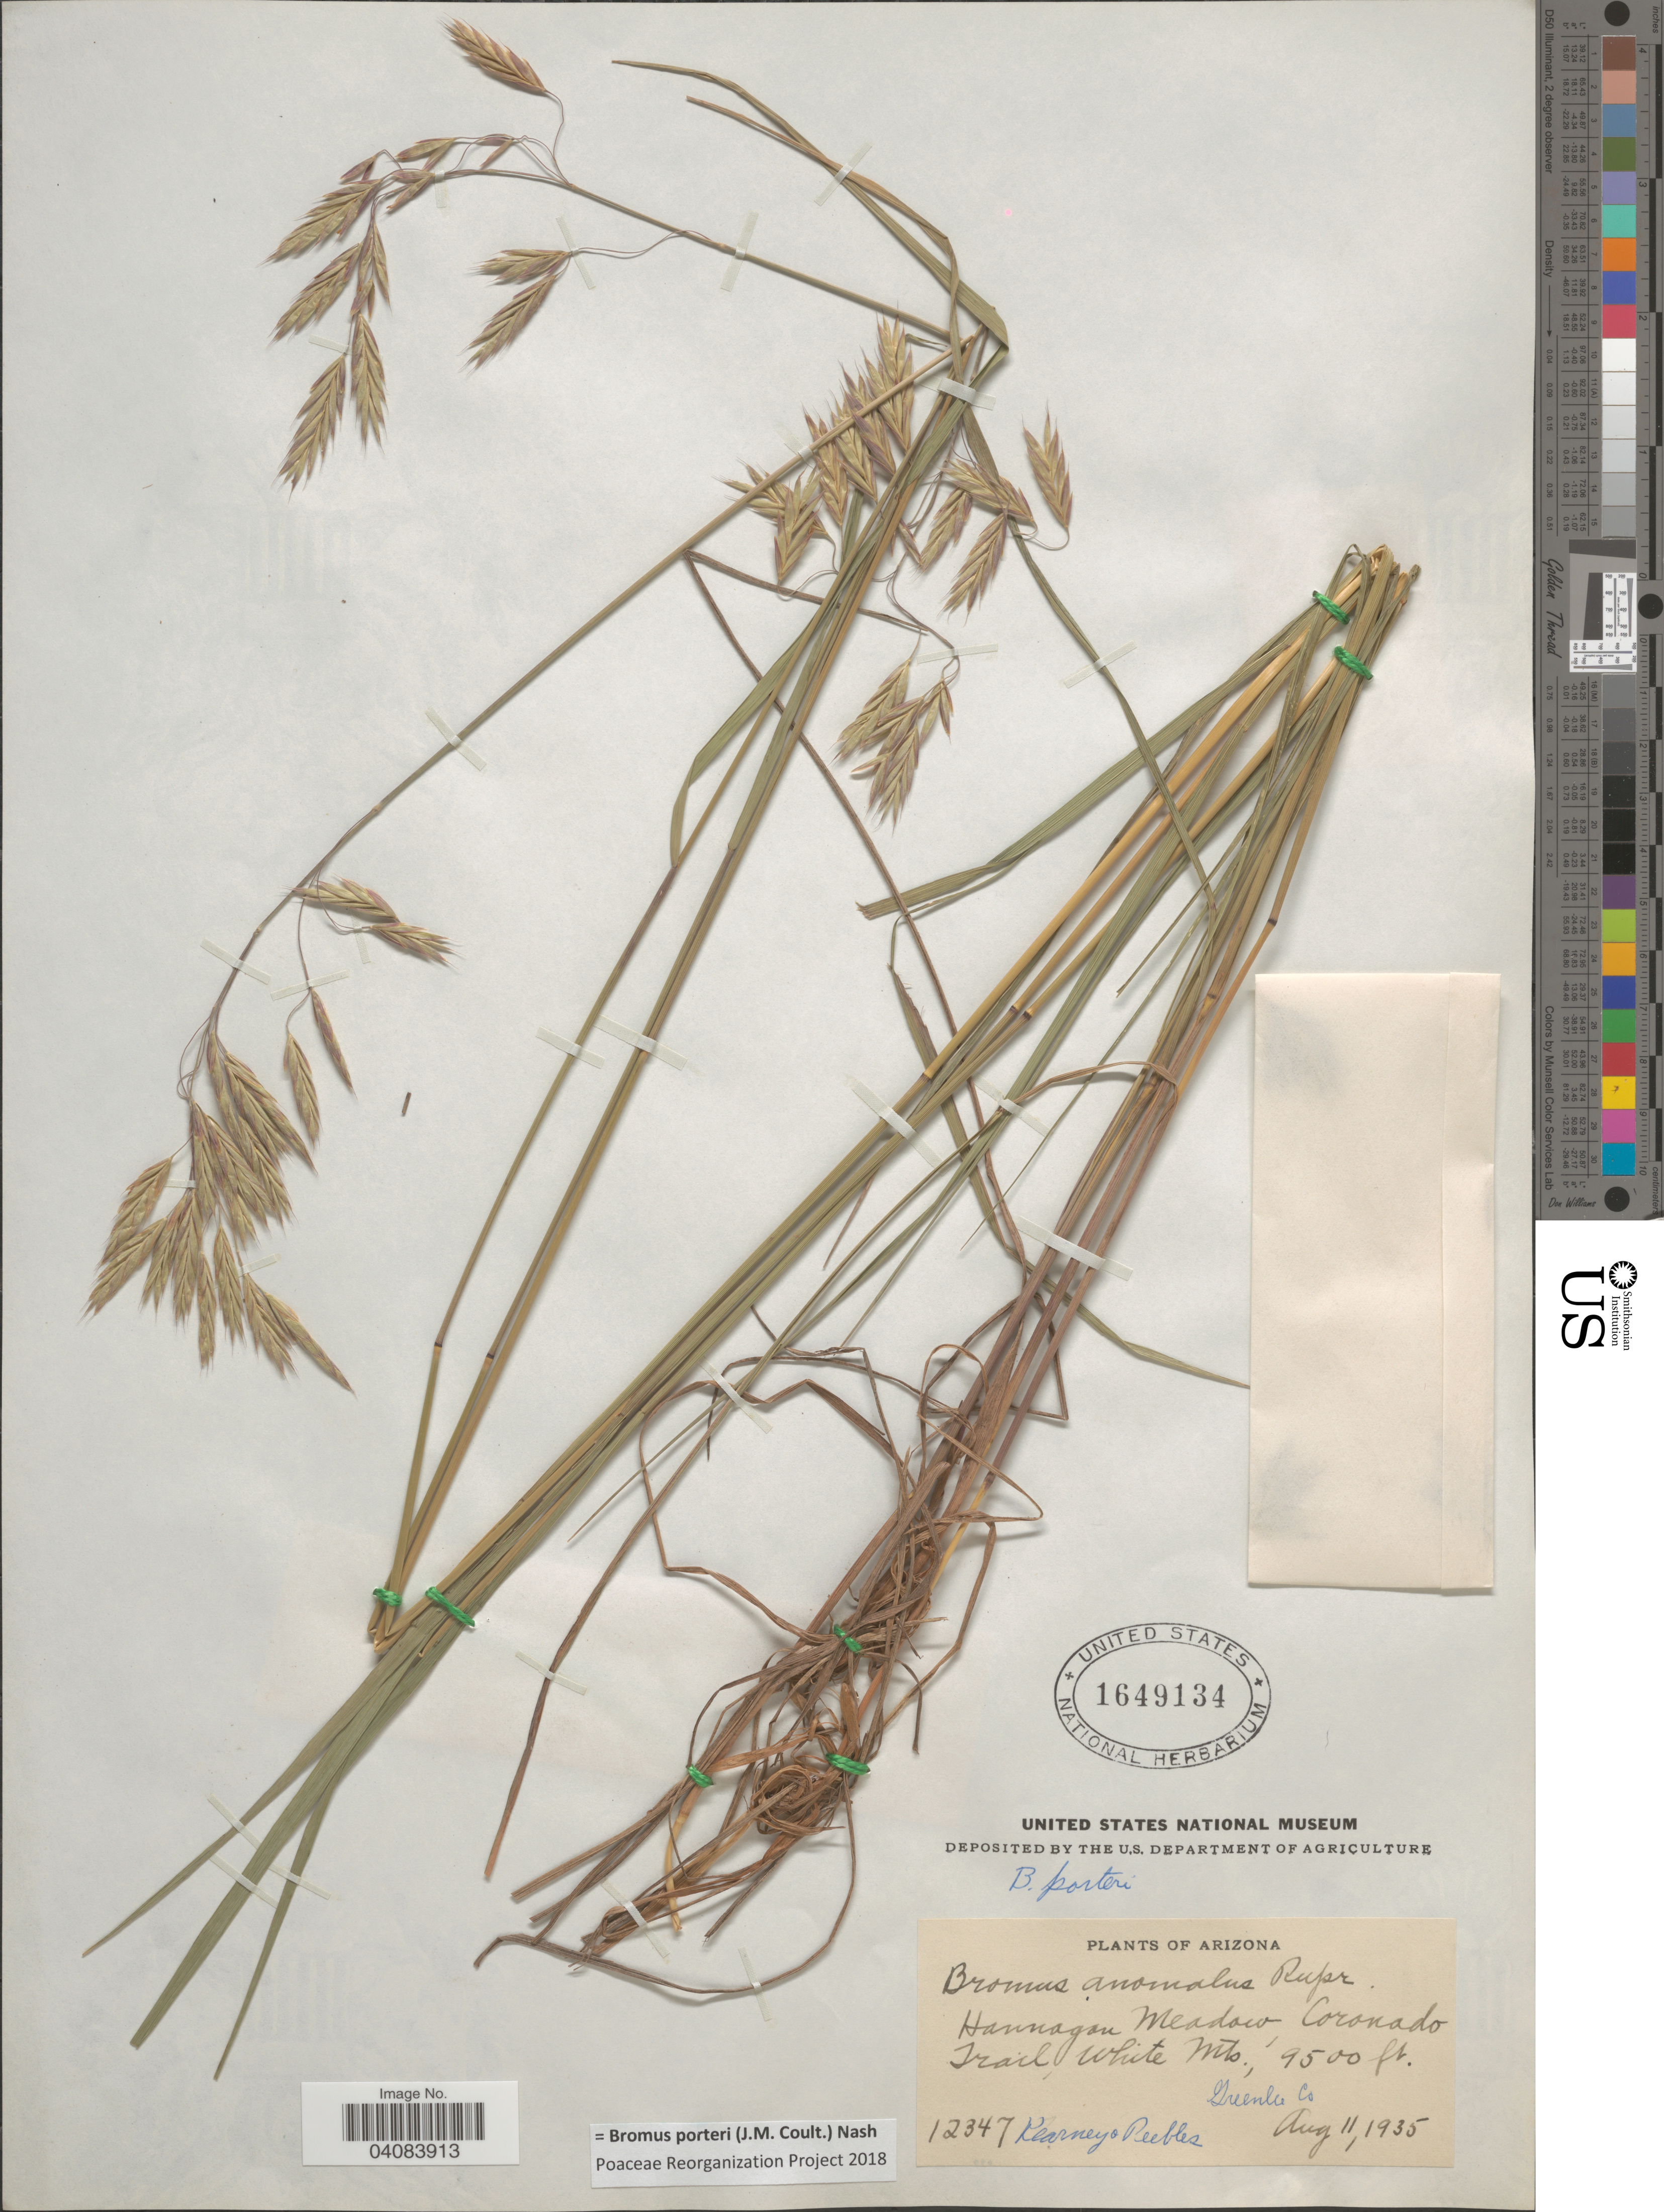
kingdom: Plantae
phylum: Tracheophyta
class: Liliopsida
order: Poales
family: Poaceae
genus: Bromus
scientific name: Bromus porteri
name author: (J.M. Coult.) Nash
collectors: Kearney & R. H. Peebles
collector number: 12347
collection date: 1935-08-11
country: United States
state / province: Arizona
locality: Hannagan Meadow, Coronado Trail, White Mts. Greenlee Co.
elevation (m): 2896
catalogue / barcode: US 1649134